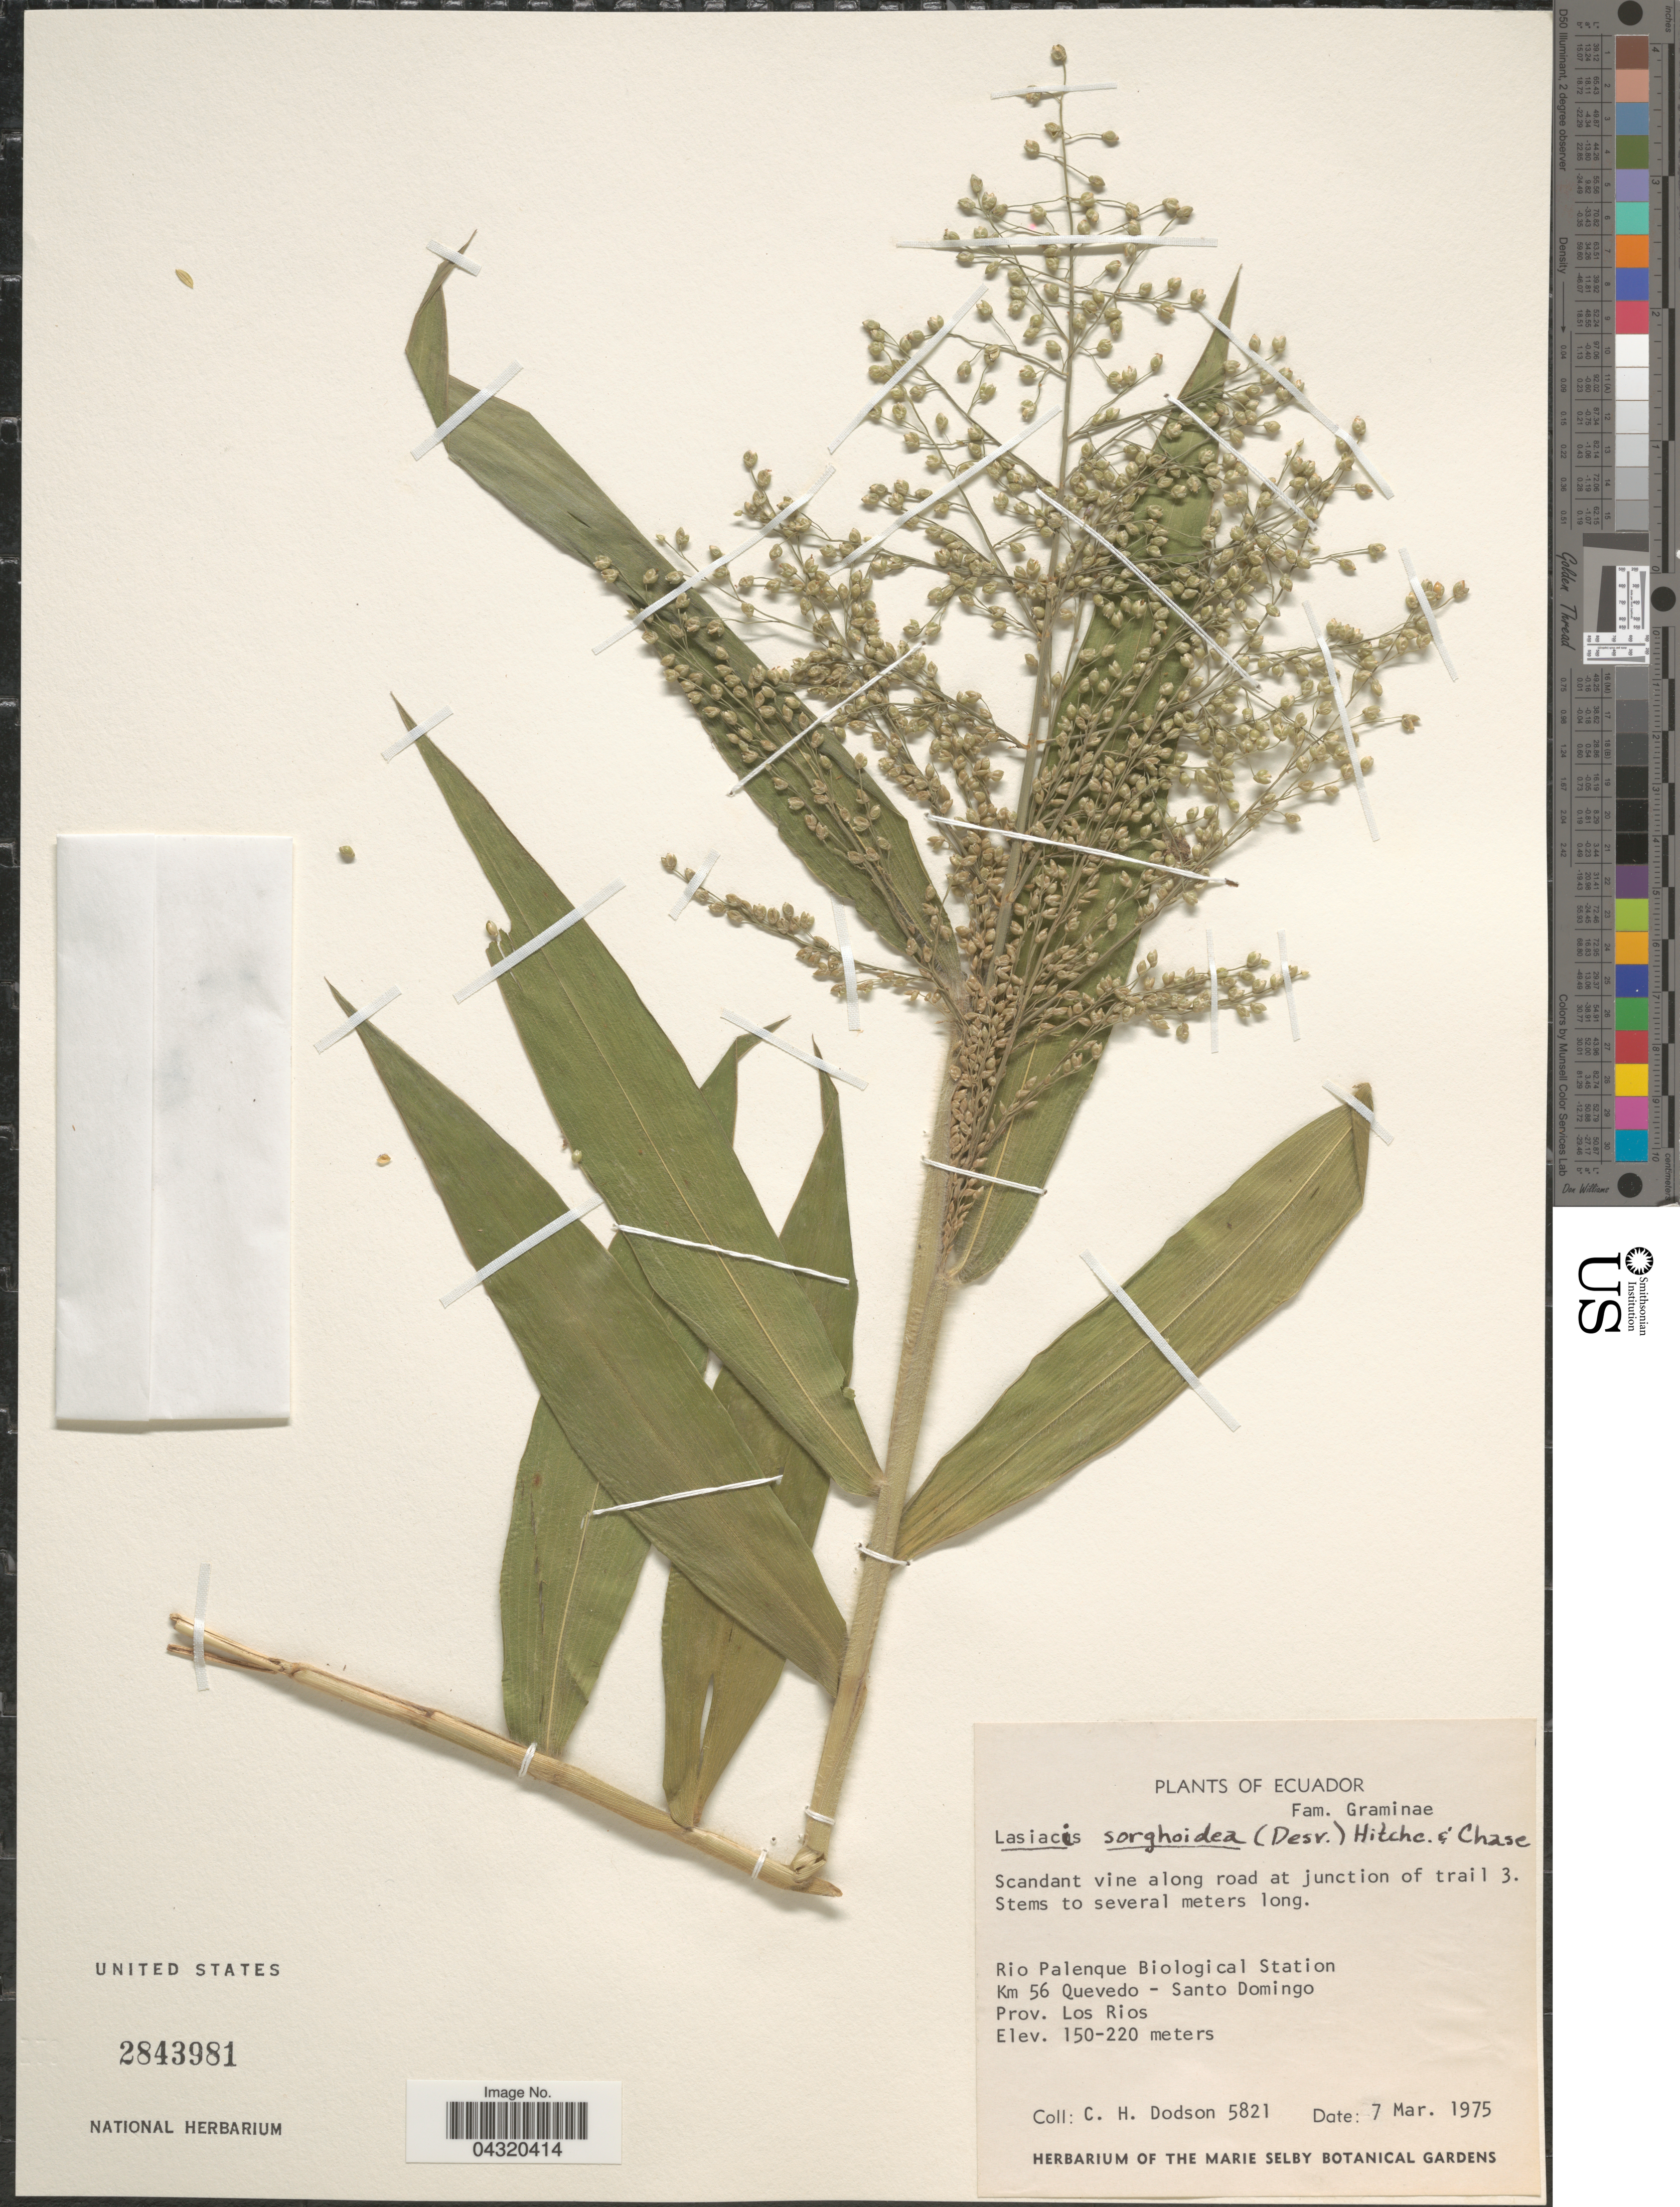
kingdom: Plantae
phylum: Tracheophyta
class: Liliopsida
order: Poales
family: Poaceae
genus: Lasiacis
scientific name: Lasiacis sorghoidea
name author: (Desv. ex Ham.) Hitchc. & Chase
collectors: C. H. Dodson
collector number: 5821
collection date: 1975-03-07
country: Ecuador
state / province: Los Ríos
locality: Along road at junction of trail 3. Rio Palenque Biological Station Km 56 Quevedo - Santo Domingo.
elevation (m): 150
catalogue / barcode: US 2843981